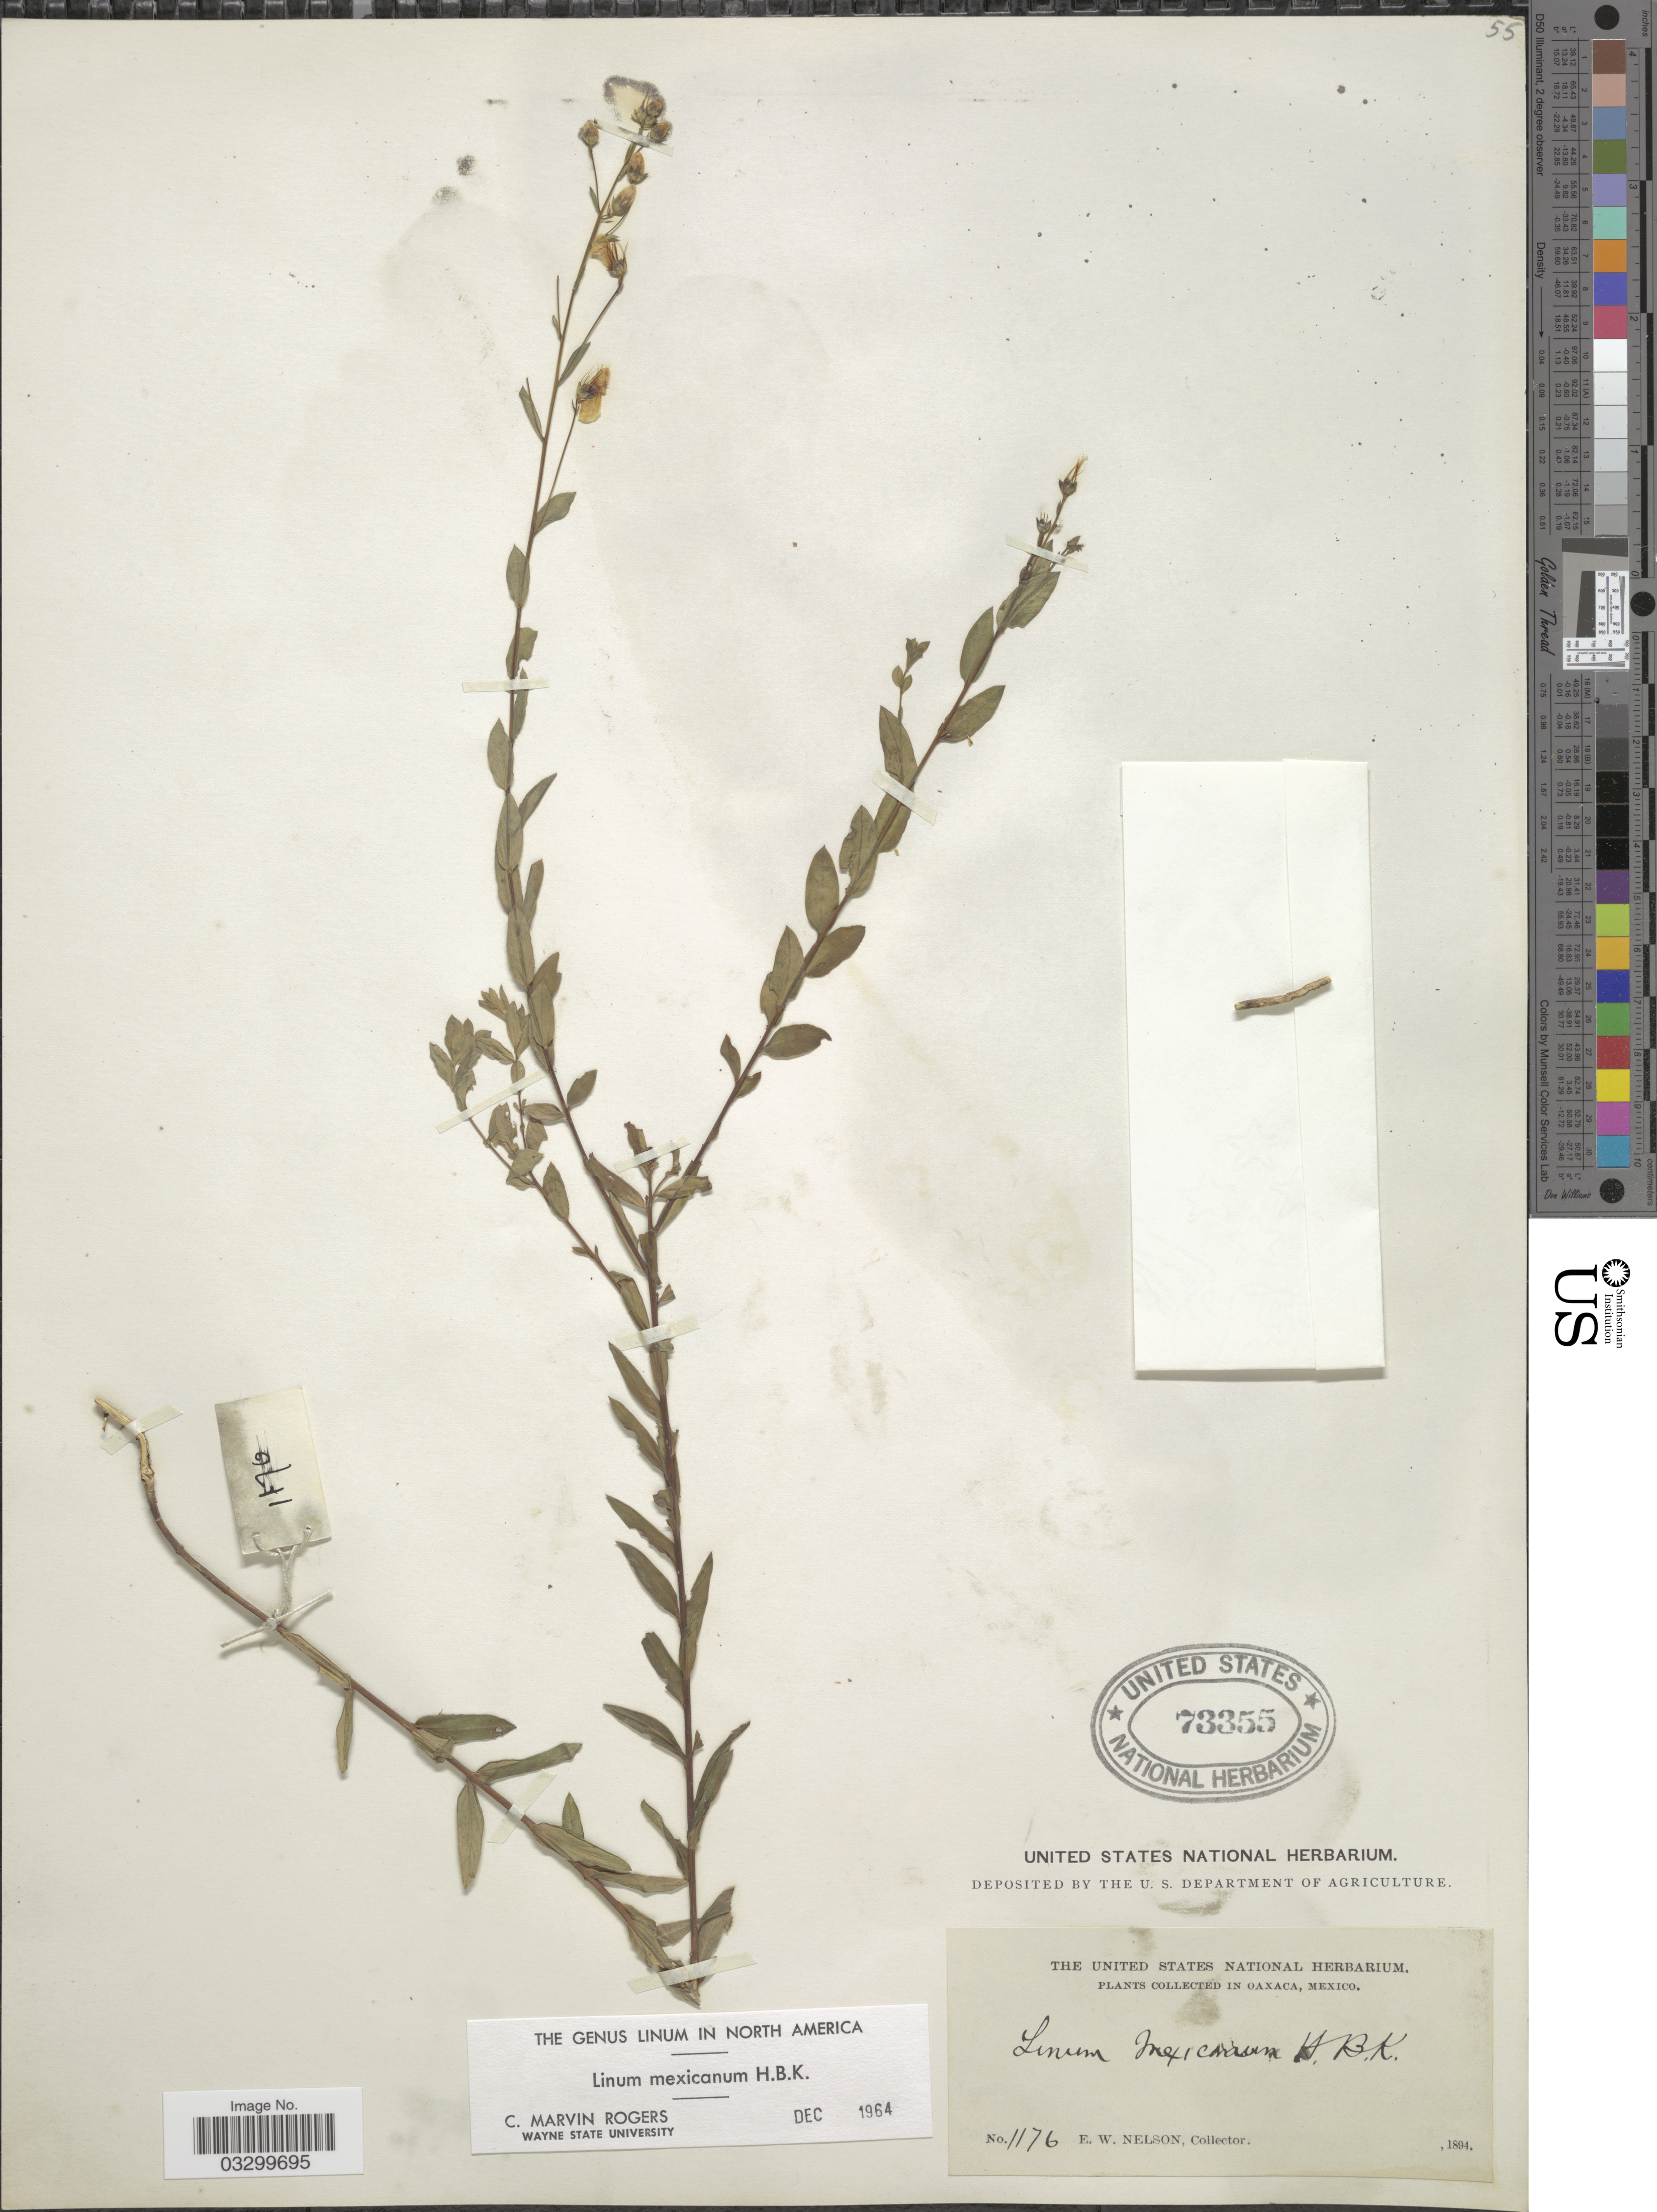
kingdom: Plantae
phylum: Tracheophyta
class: Magnoliopsida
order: Malpighiales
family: Linaceae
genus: Linum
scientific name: Linum mexicanum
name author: Kunth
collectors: E. W. Nelson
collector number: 1176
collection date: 1894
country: Mexico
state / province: Oaxaca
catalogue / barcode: US 73355